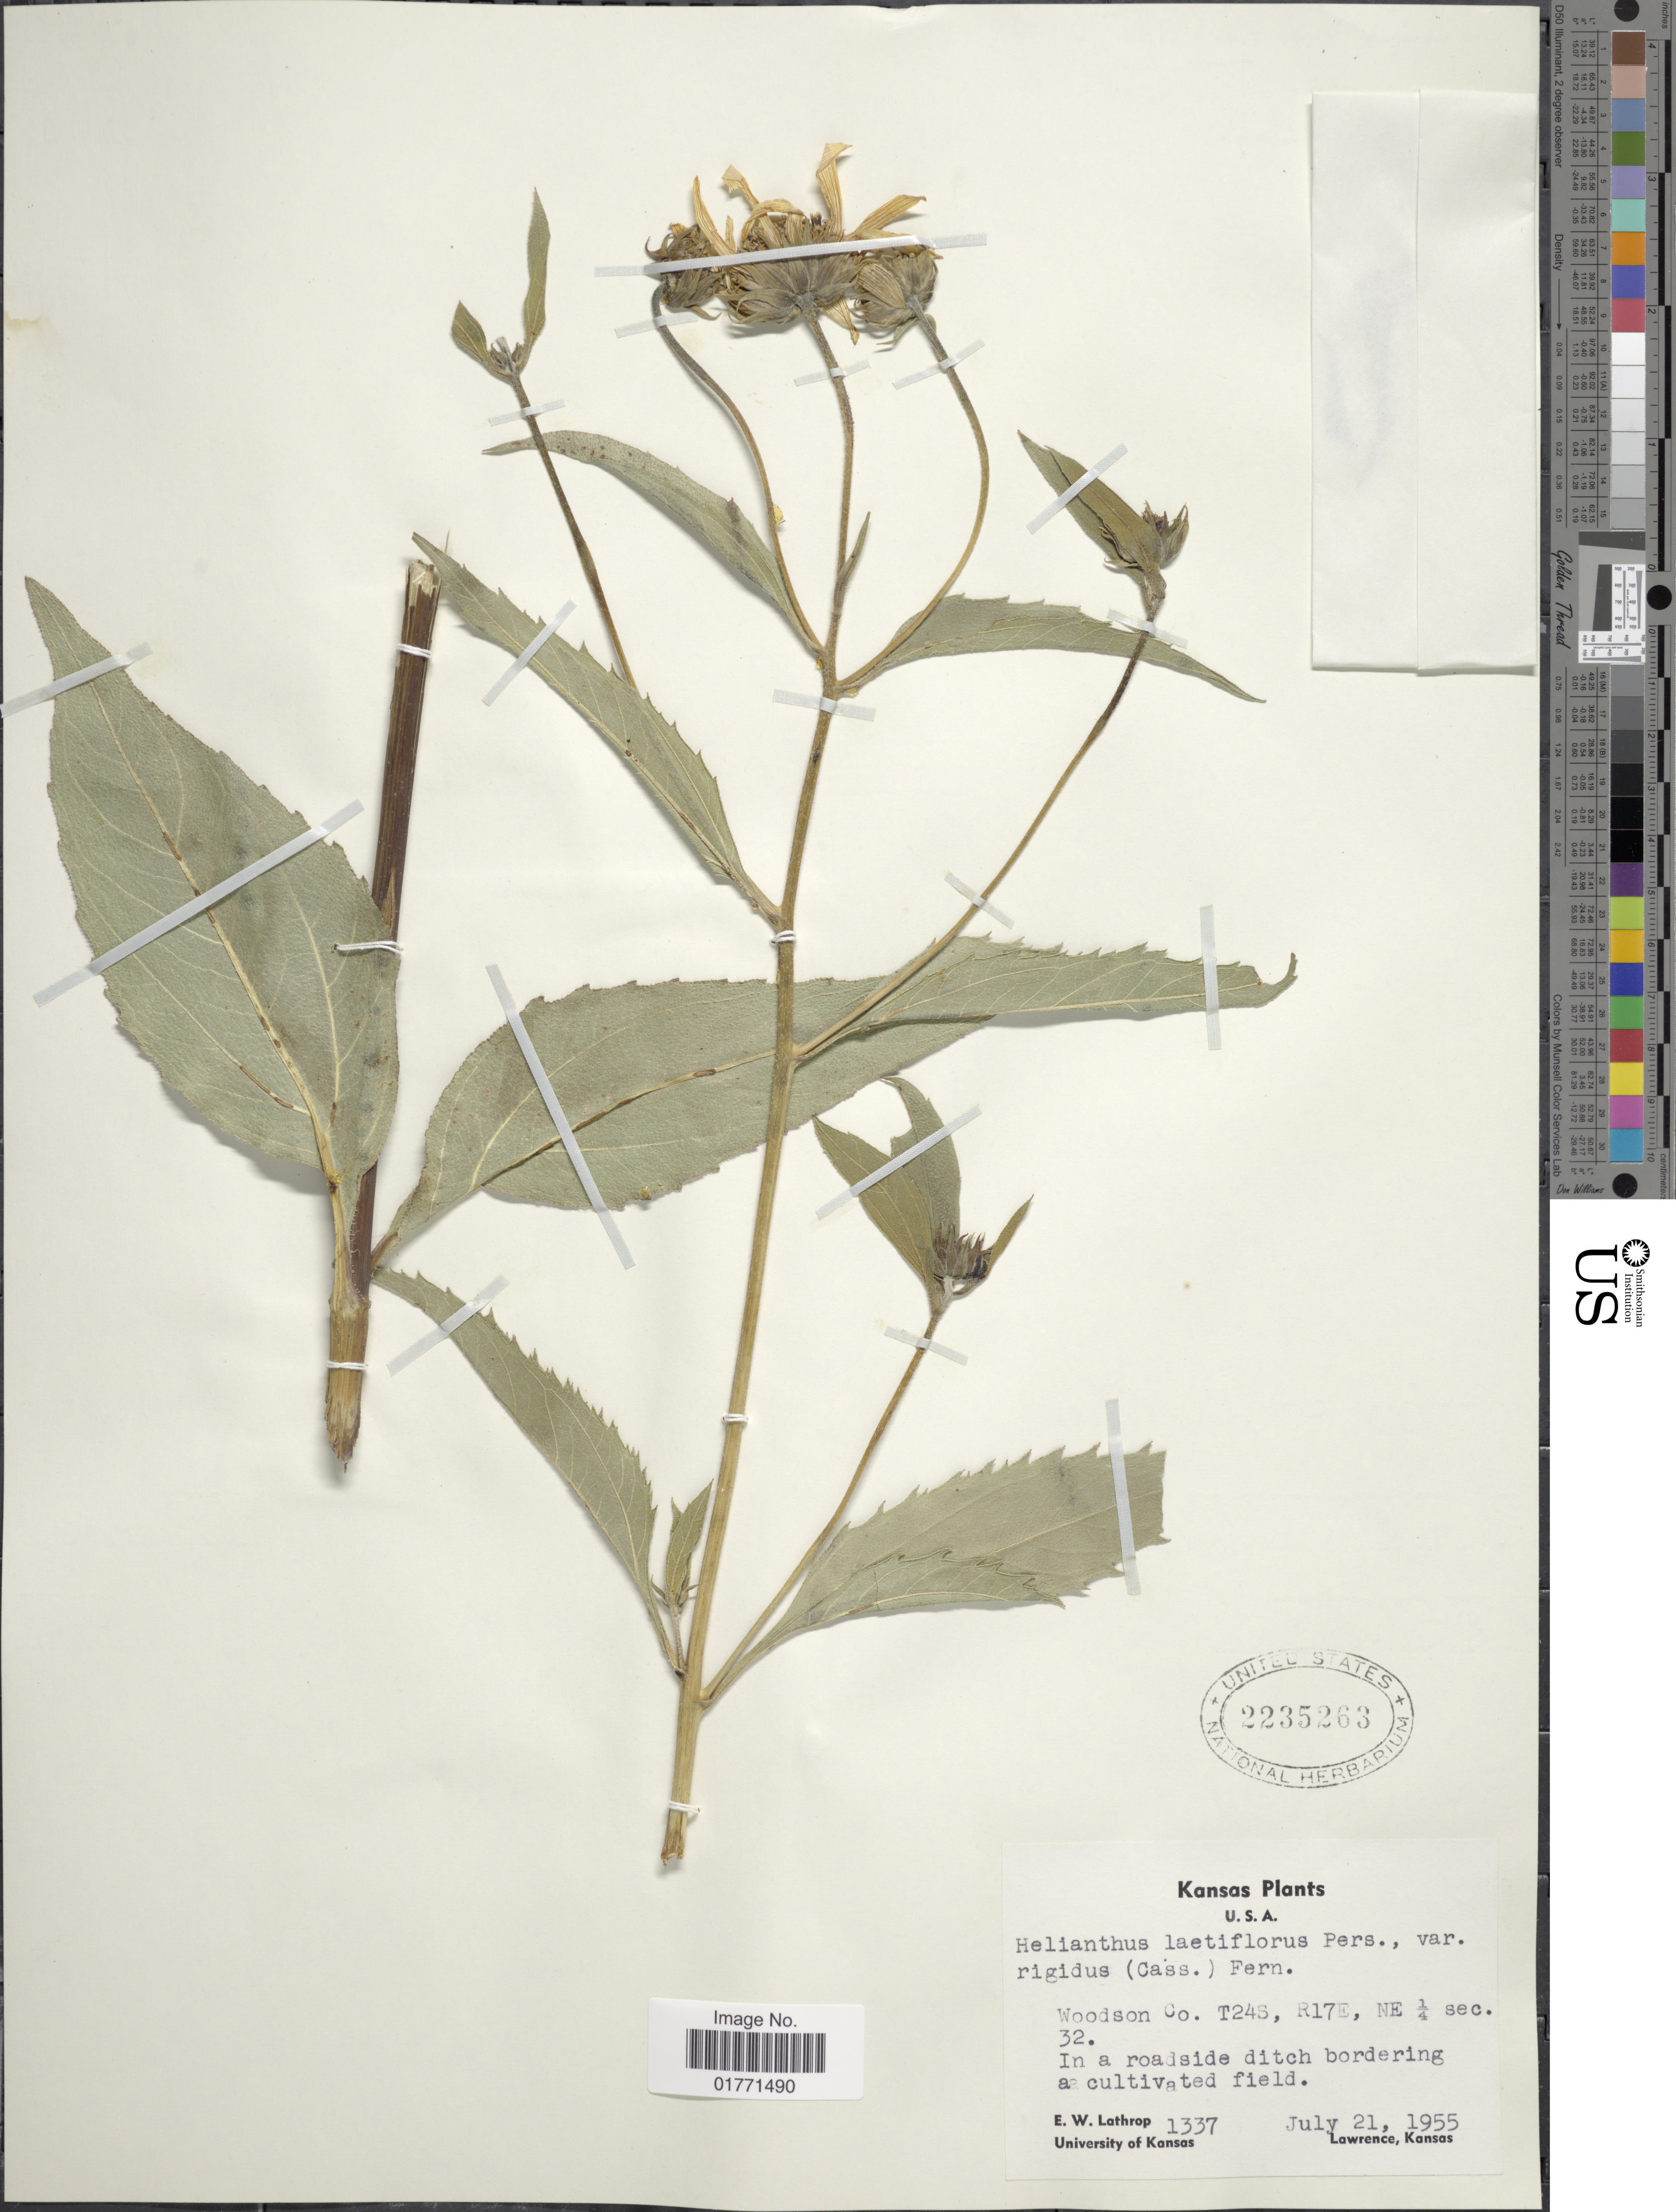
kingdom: Plantae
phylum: Tracheophyta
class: Magnoliopsida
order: Asterales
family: Asteraceae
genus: Helianthus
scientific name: Helianthus rigidus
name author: (Cass.) Desf.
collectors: E. W. Lathrop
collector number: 1337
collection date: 1955-07-21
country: United States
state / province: Kansas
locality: Woodson Co. T24S, R17E ¼ sec. 32.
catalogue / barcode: US 2235263